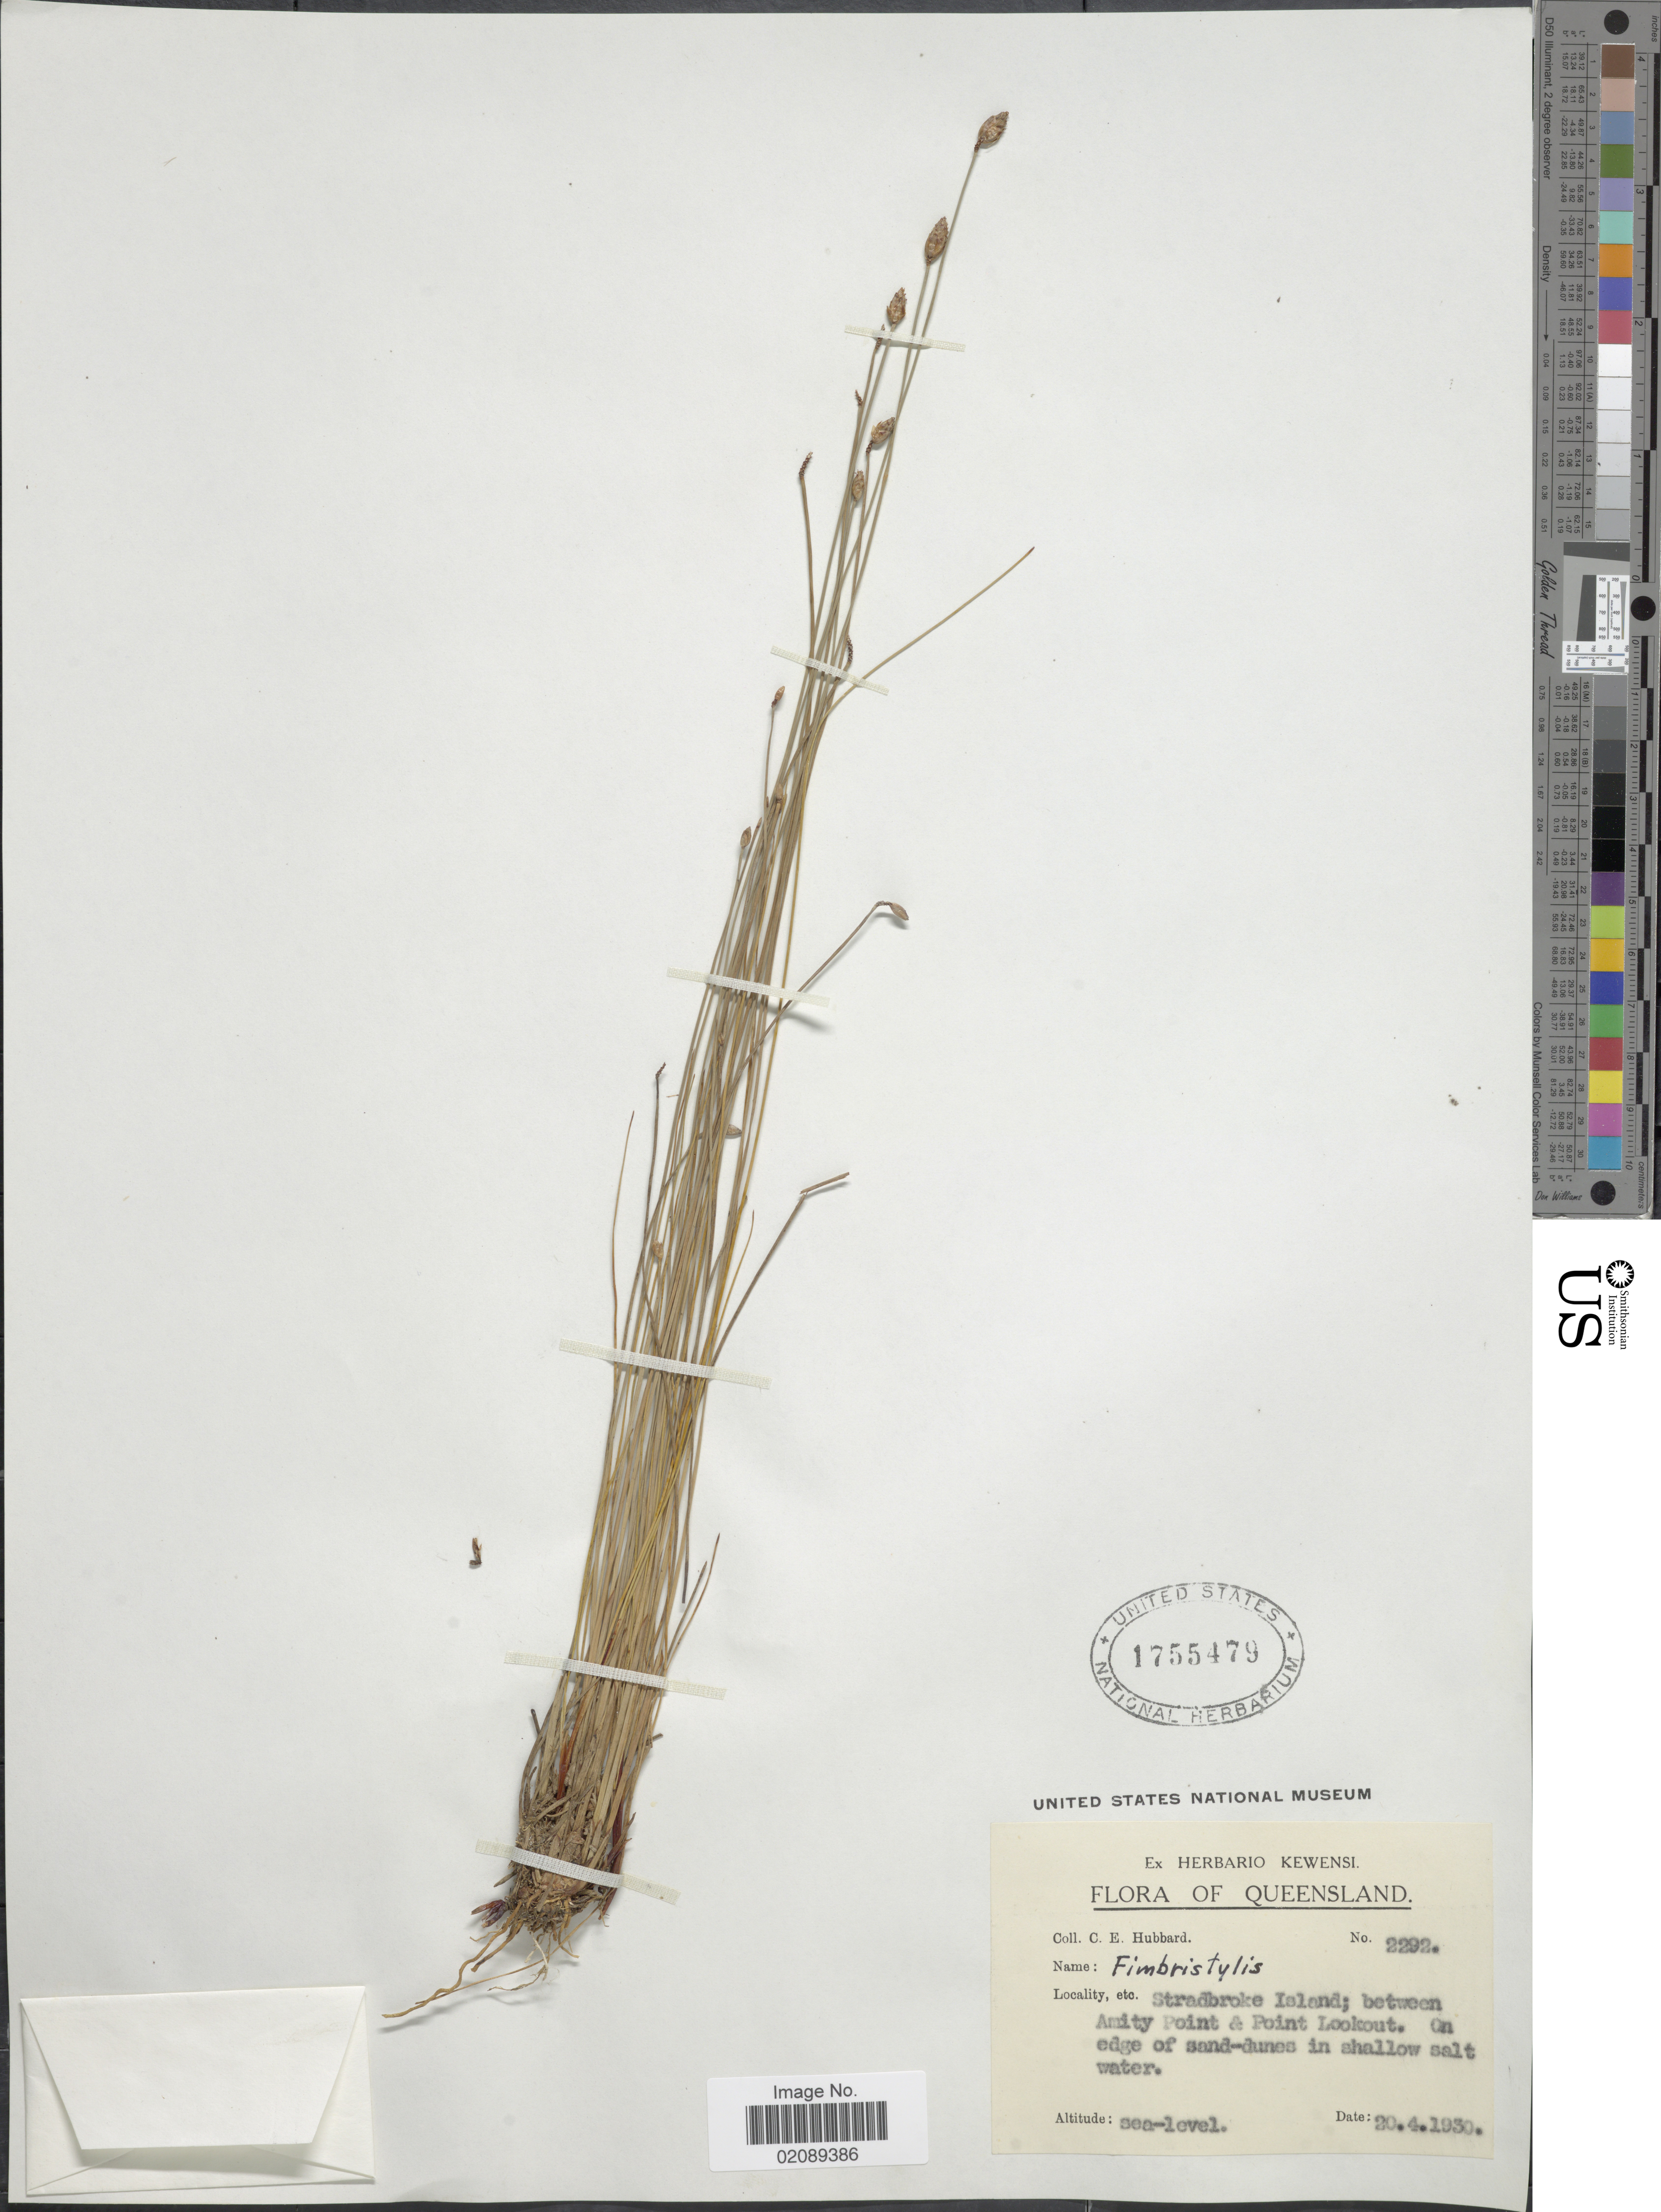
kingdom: Plantae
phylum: Tracheophyta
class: Liliopsida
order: Poales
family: Cyperaceae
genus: Fimbristylis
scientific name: Fimbristylis nutans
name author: (Retz.) Vahl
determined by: Strong, Mark T., (BOT), Smithsonian Institution - National Museum of Natural History (UNITED STATES)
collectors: C. E. Hubbard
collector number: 2292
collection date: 1930-04-20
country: Australia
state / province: Queensland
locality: Stradbroke Island; between Amity Point & Point Lookout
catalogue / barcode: US 1755479